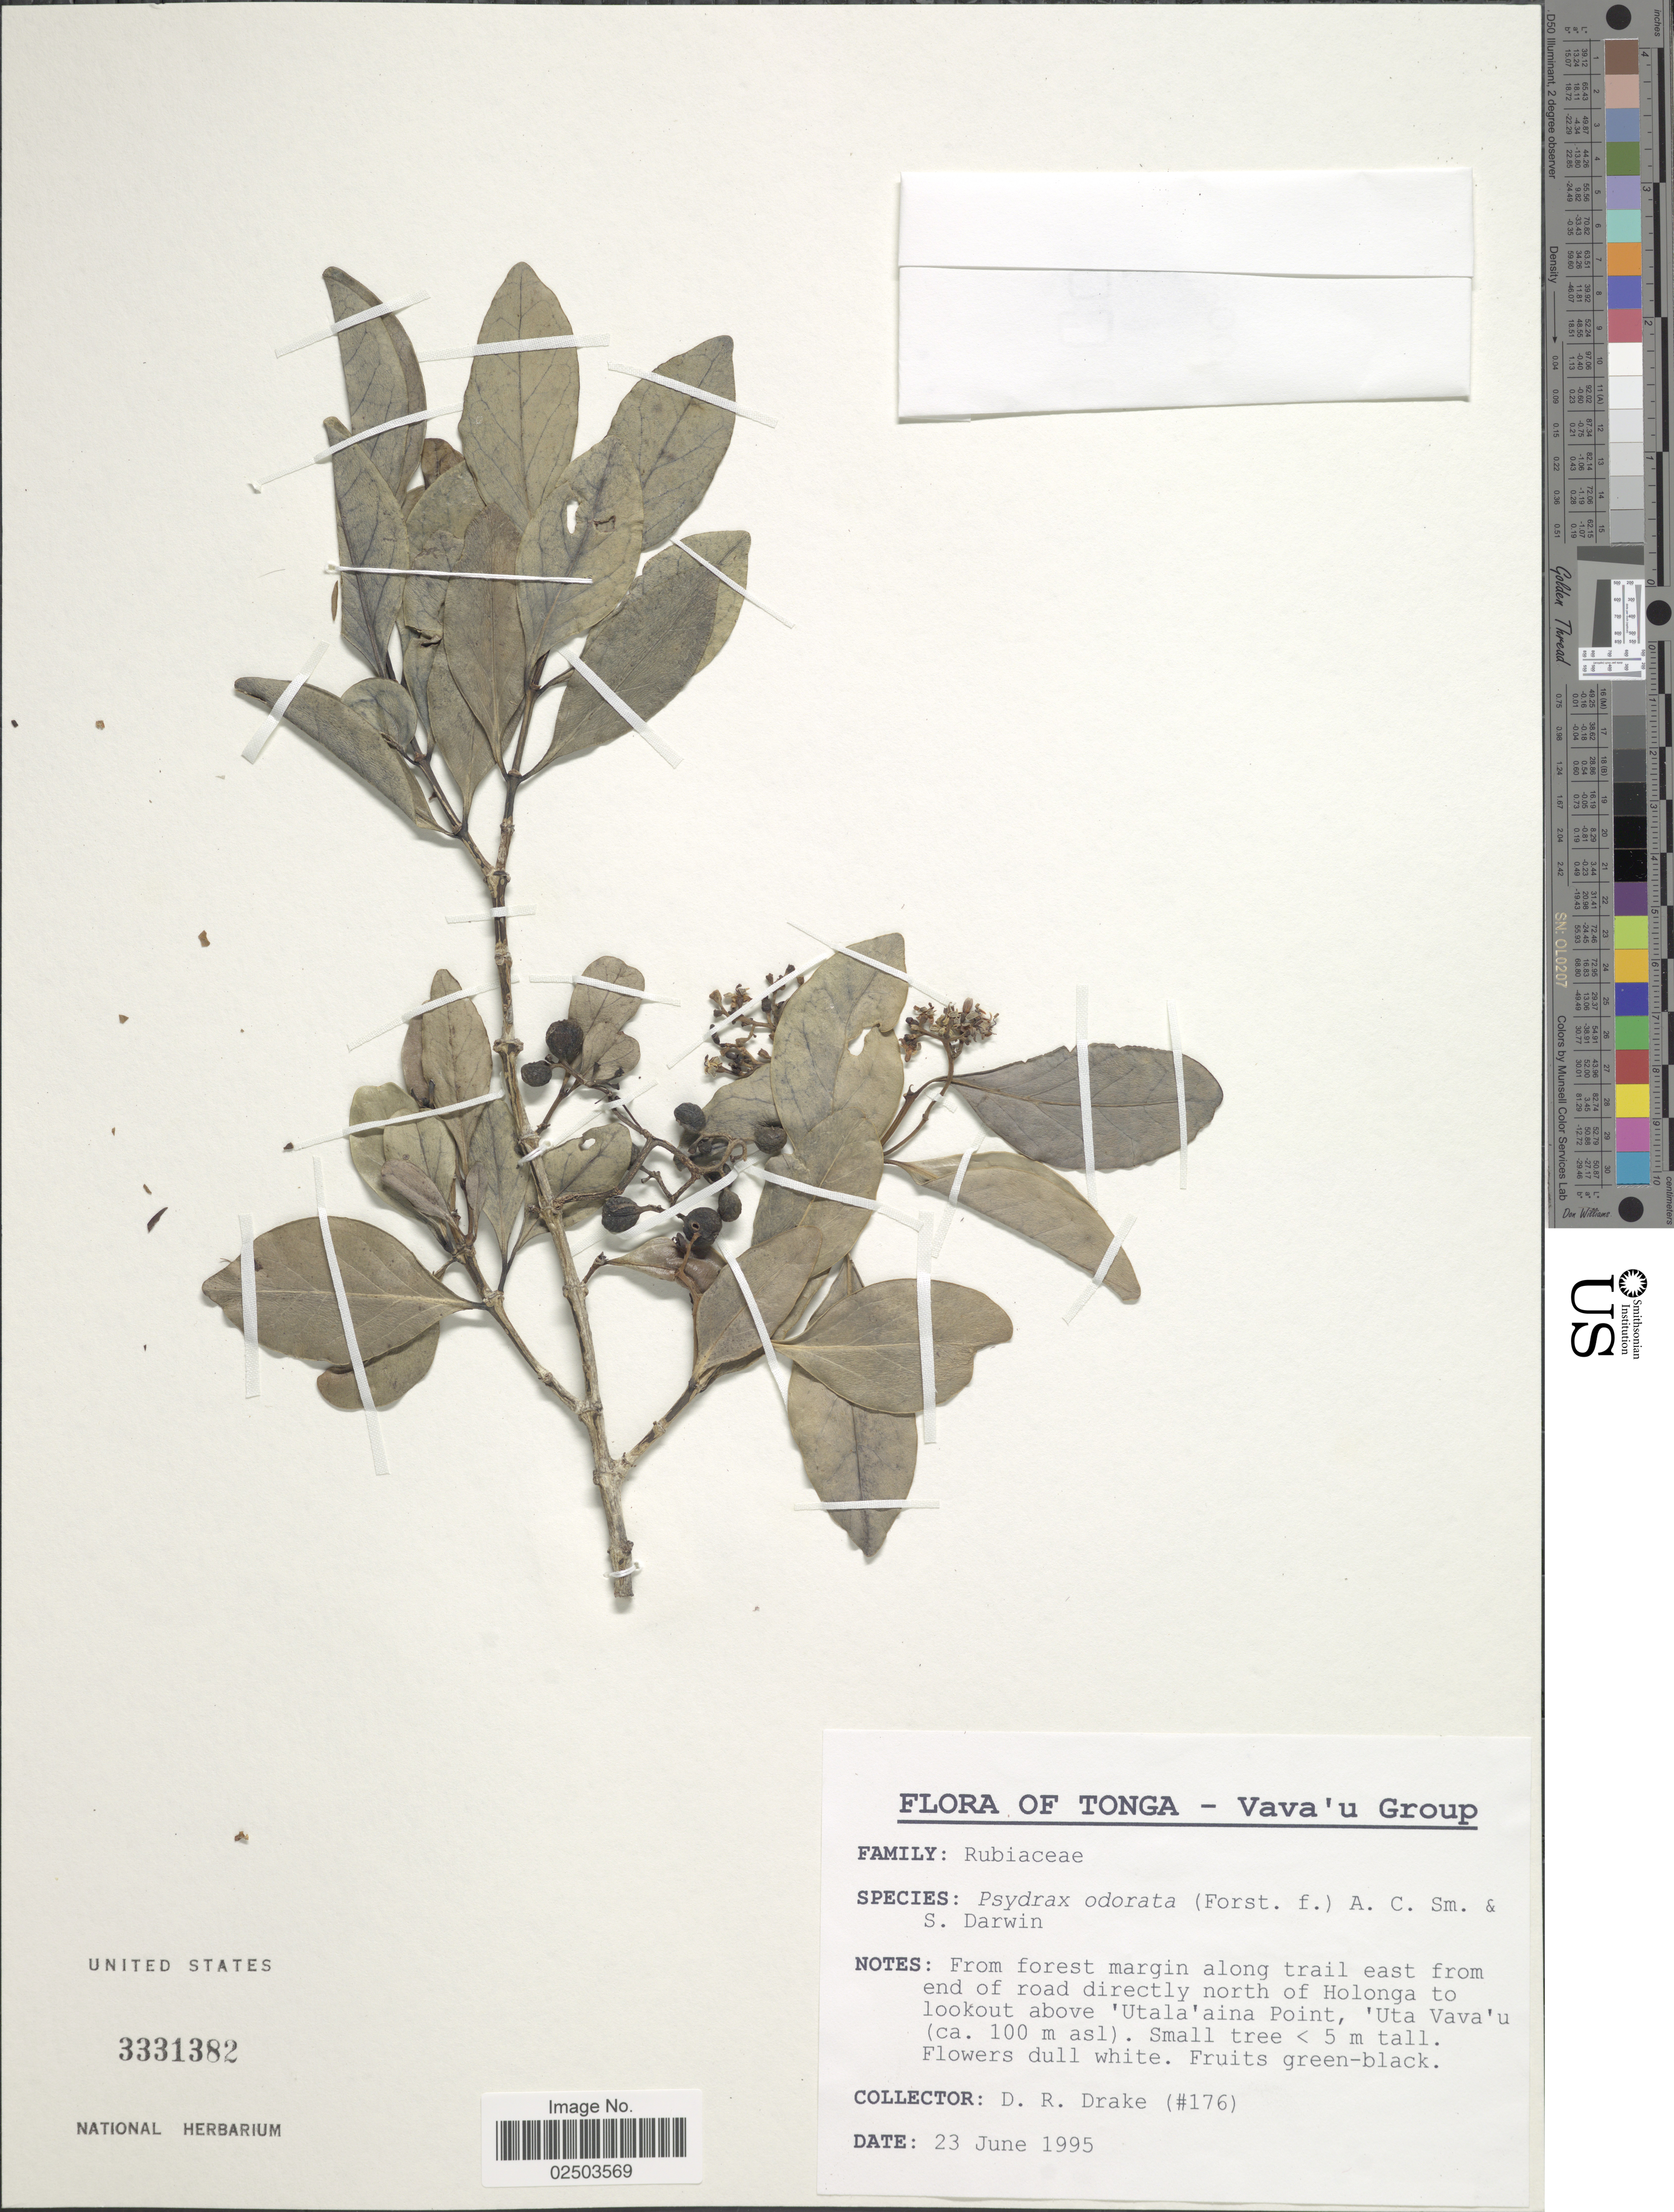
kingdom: Plantae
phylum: Tracheophyta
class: Magnoliopsida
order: Gentianales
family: Rubiaceae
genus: Psydrax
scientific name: Psydrax odorata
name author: (G. Forst.) A.C. Sm. & S.P. Darwin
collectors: D.R. Drake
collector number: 176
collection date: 1995-06-23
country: Tonga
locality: Vava'u Group. From forest margin along trail east from end of road directly north of Holonga to lookout above 'Utala'aina Point, 'Uta Vava'u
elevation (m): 100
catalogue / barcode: US 3331382